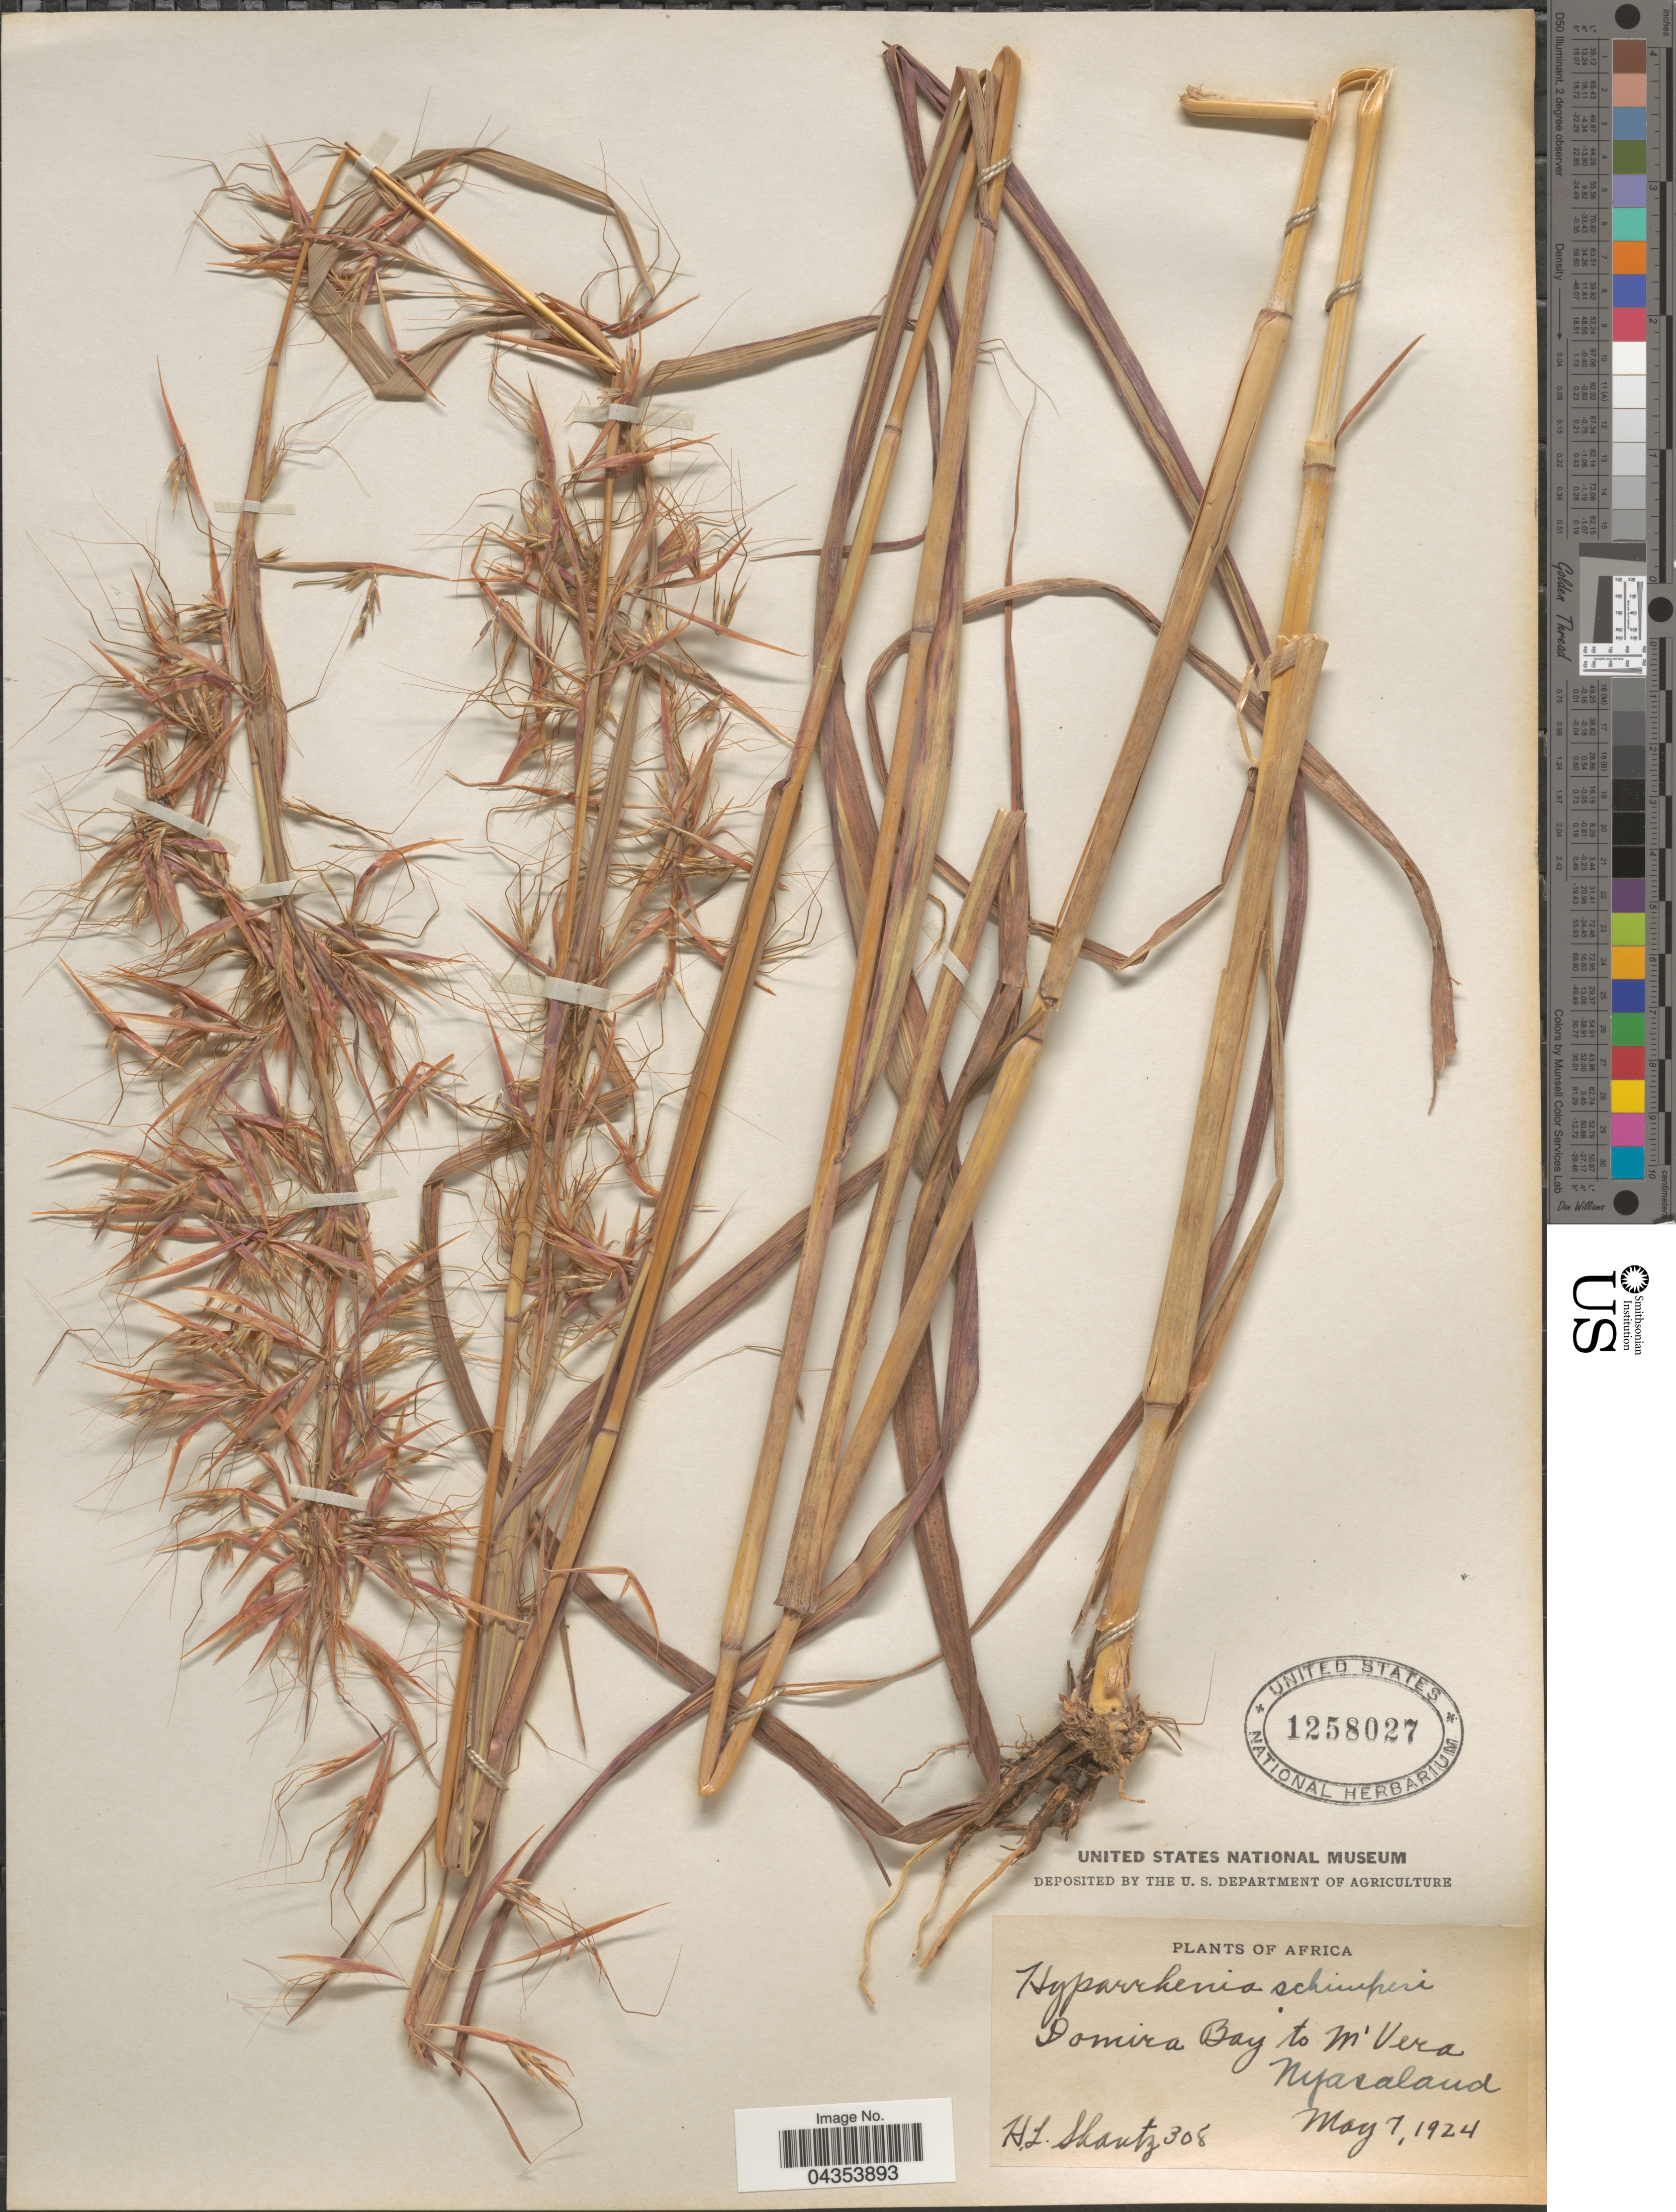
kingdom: Plantae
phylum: Tracheophyta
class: Liliopsida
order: Poales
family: Poaceae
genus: Hyparrhenia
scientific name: Hyparrhenia schimperi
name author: (Hochst. ex A. Rich.) Andersson ex Stapf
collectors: H. Shantz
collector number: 308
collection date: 1924-05-07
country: Malawi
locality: Domira Bay to M'Vera. Nyasaland.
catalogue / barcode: US 1258027